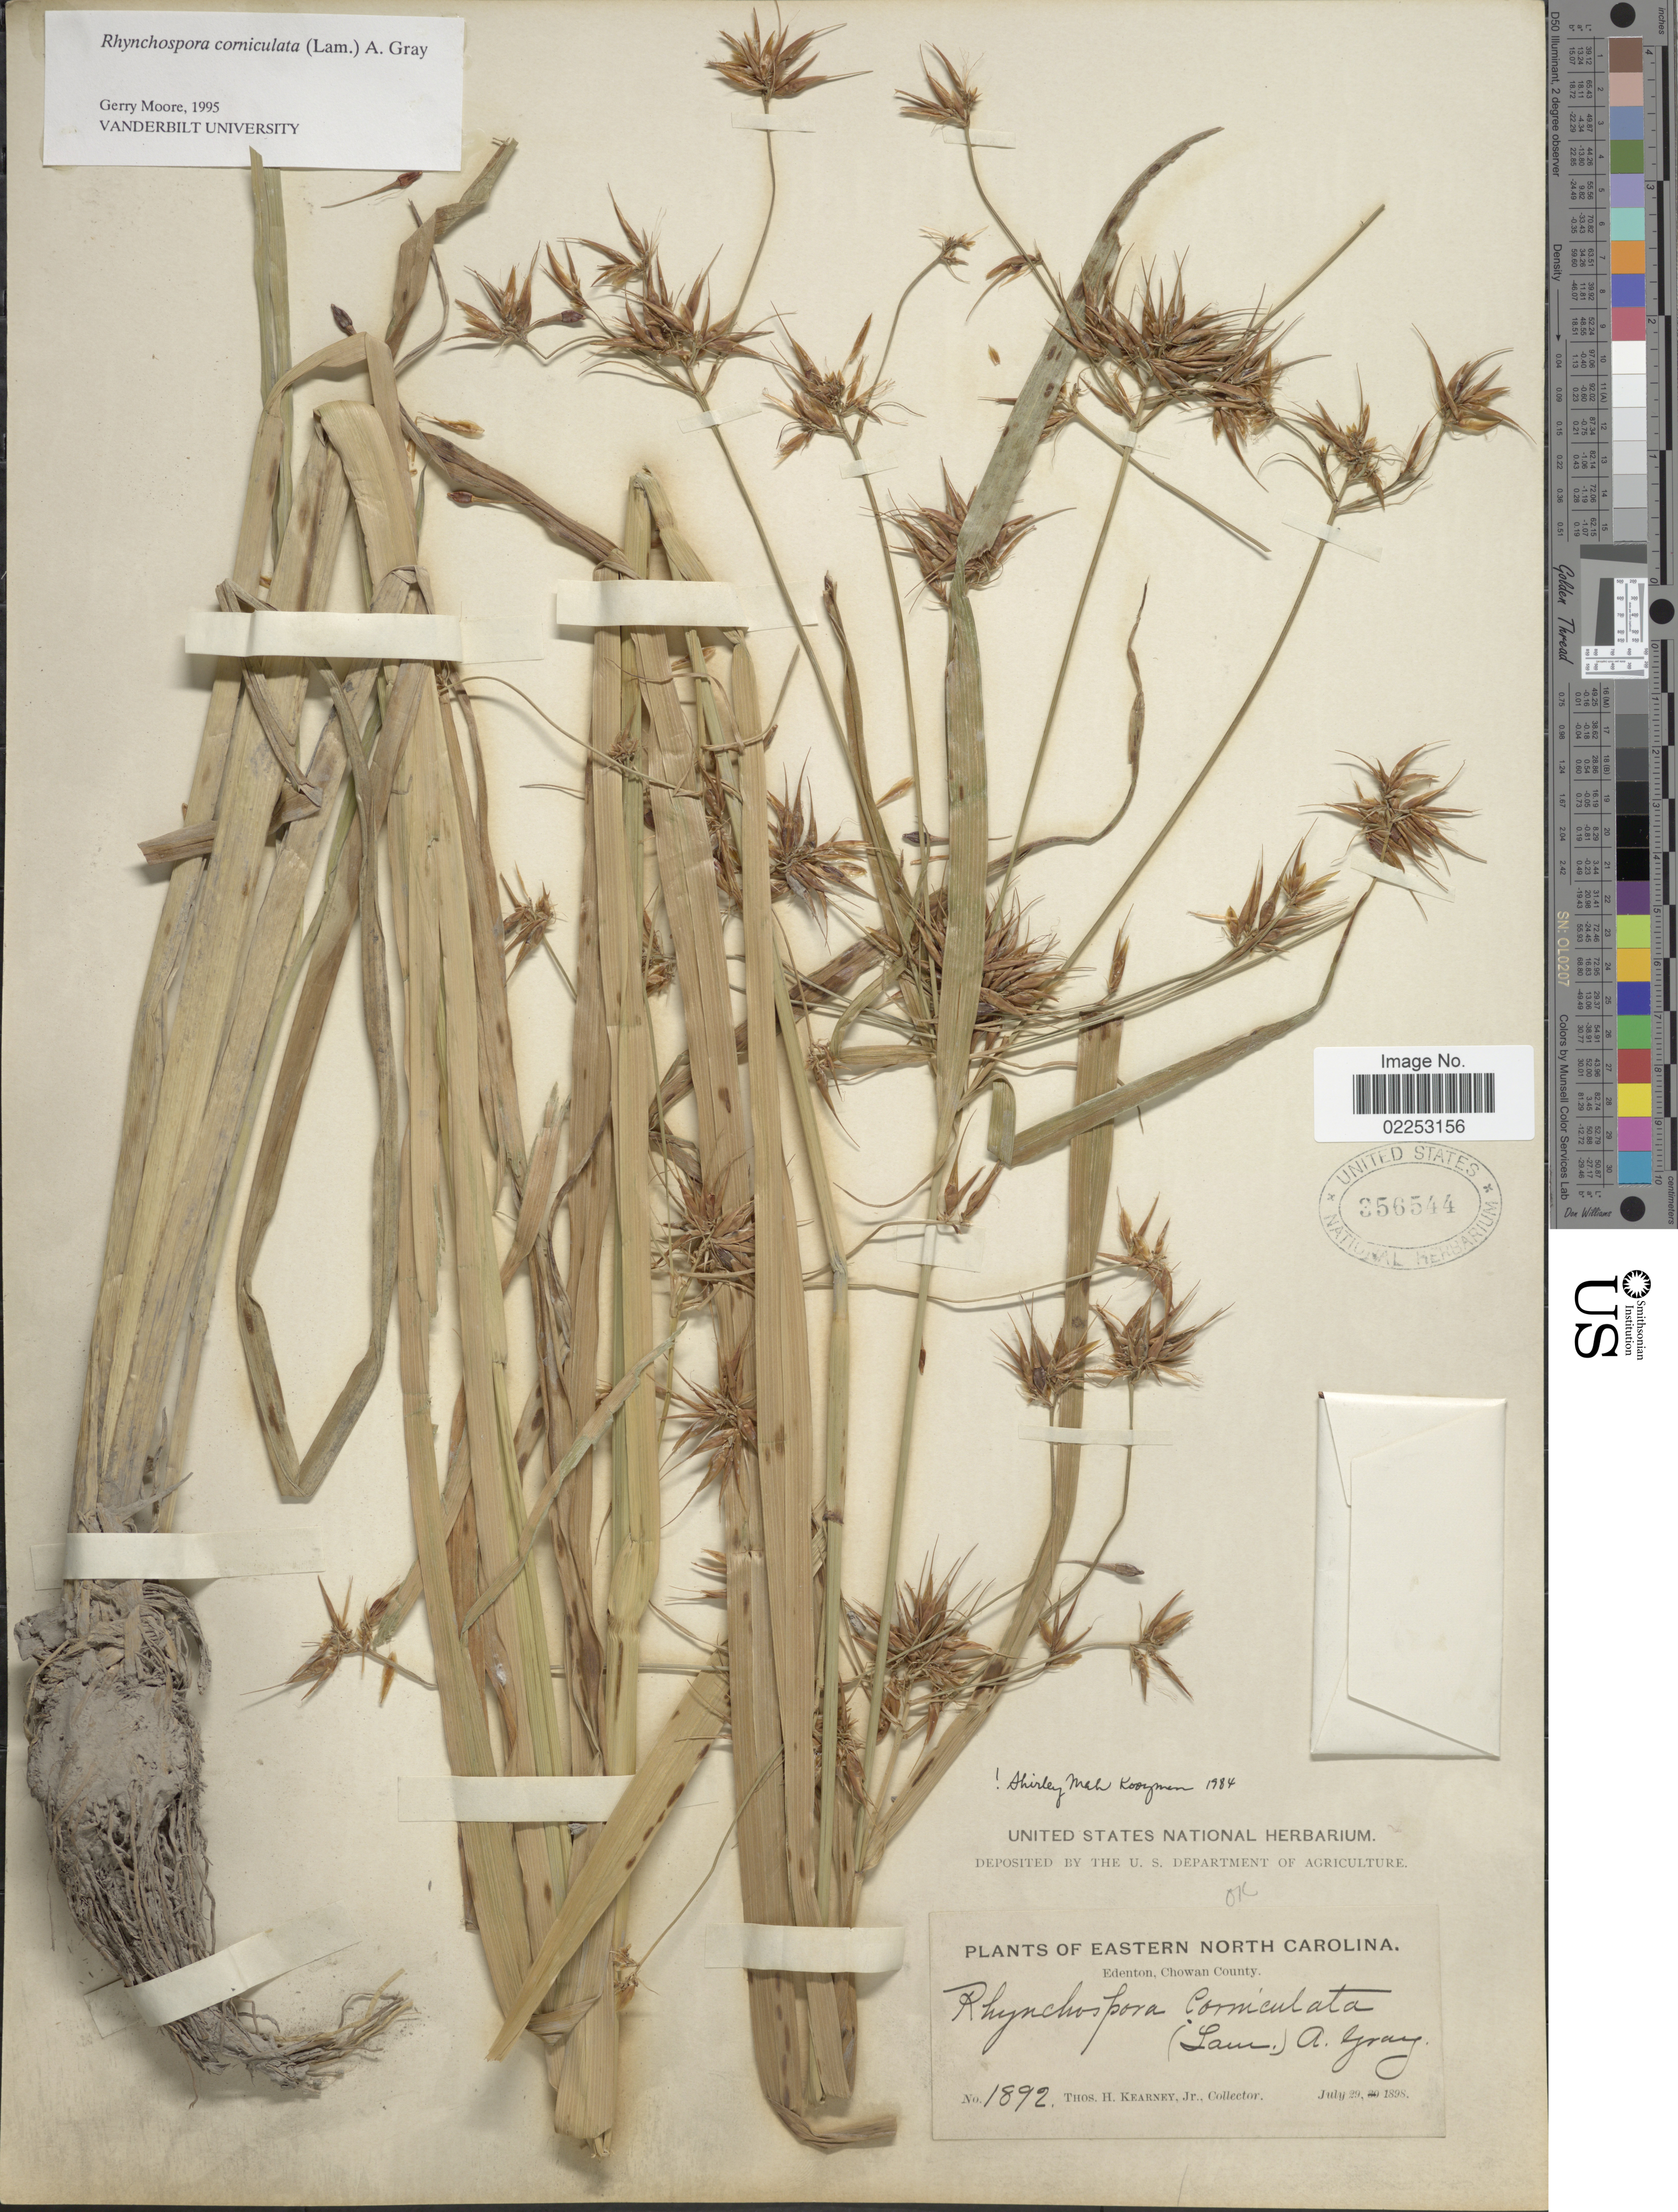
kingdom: Plantae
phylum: Tracheophyta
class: Liliopsida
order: Poales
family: Cyperaceae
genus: Rhynchospora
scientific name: Rhynchospora corniculata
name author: (Lam.) A. Gray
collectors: T. H. Kearney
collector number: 1892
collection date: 1898-07-29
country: United States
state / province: North Carolina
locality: Eastern North Carolina. Edenton, Chowan County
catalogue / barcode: US 356544